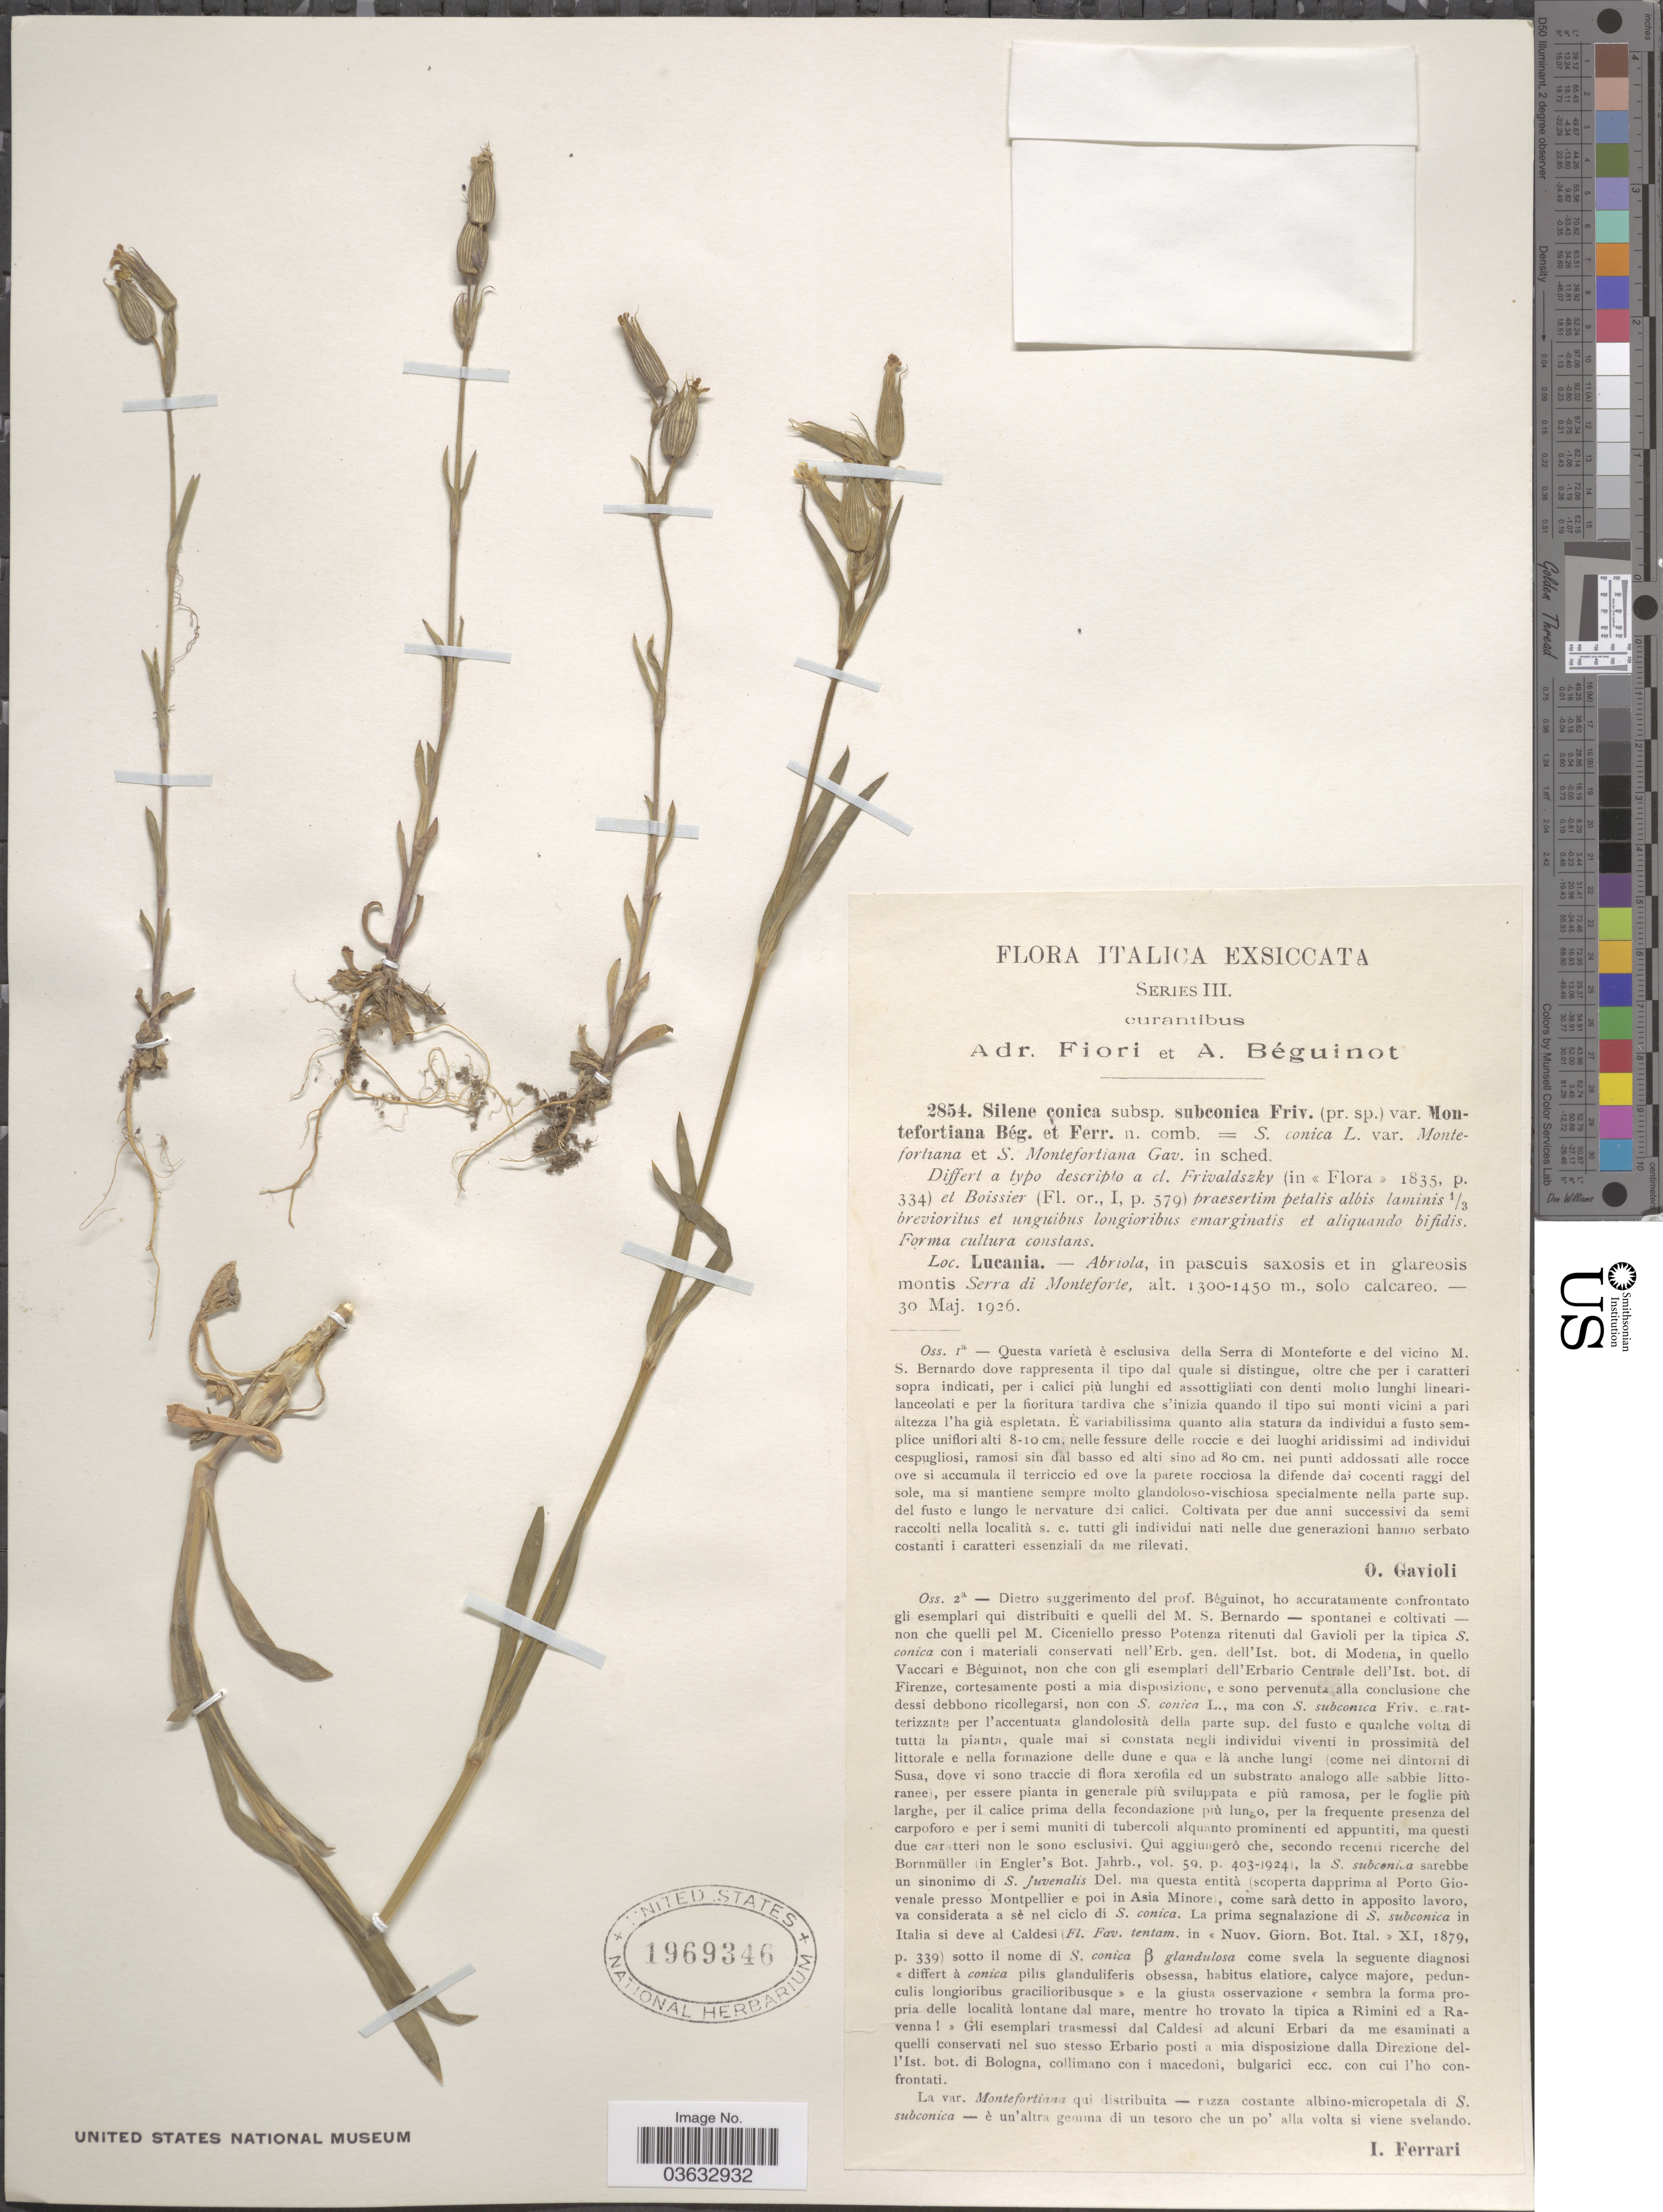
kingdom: Plantae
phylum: Tracheophyta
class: Magnoliopsida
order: Caryophyllales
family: Caryophyllaceae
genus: Silene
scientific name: Silene conica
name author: L.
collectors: O. Gavioli & I. Ferrari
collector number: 2854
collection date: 1926-05-30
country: Italy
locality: Italica. Lucania. Abriola, in pascuis saxosis et in glareosis montis Serra di Monteforte.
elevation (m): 1300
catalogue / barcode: US 1969346